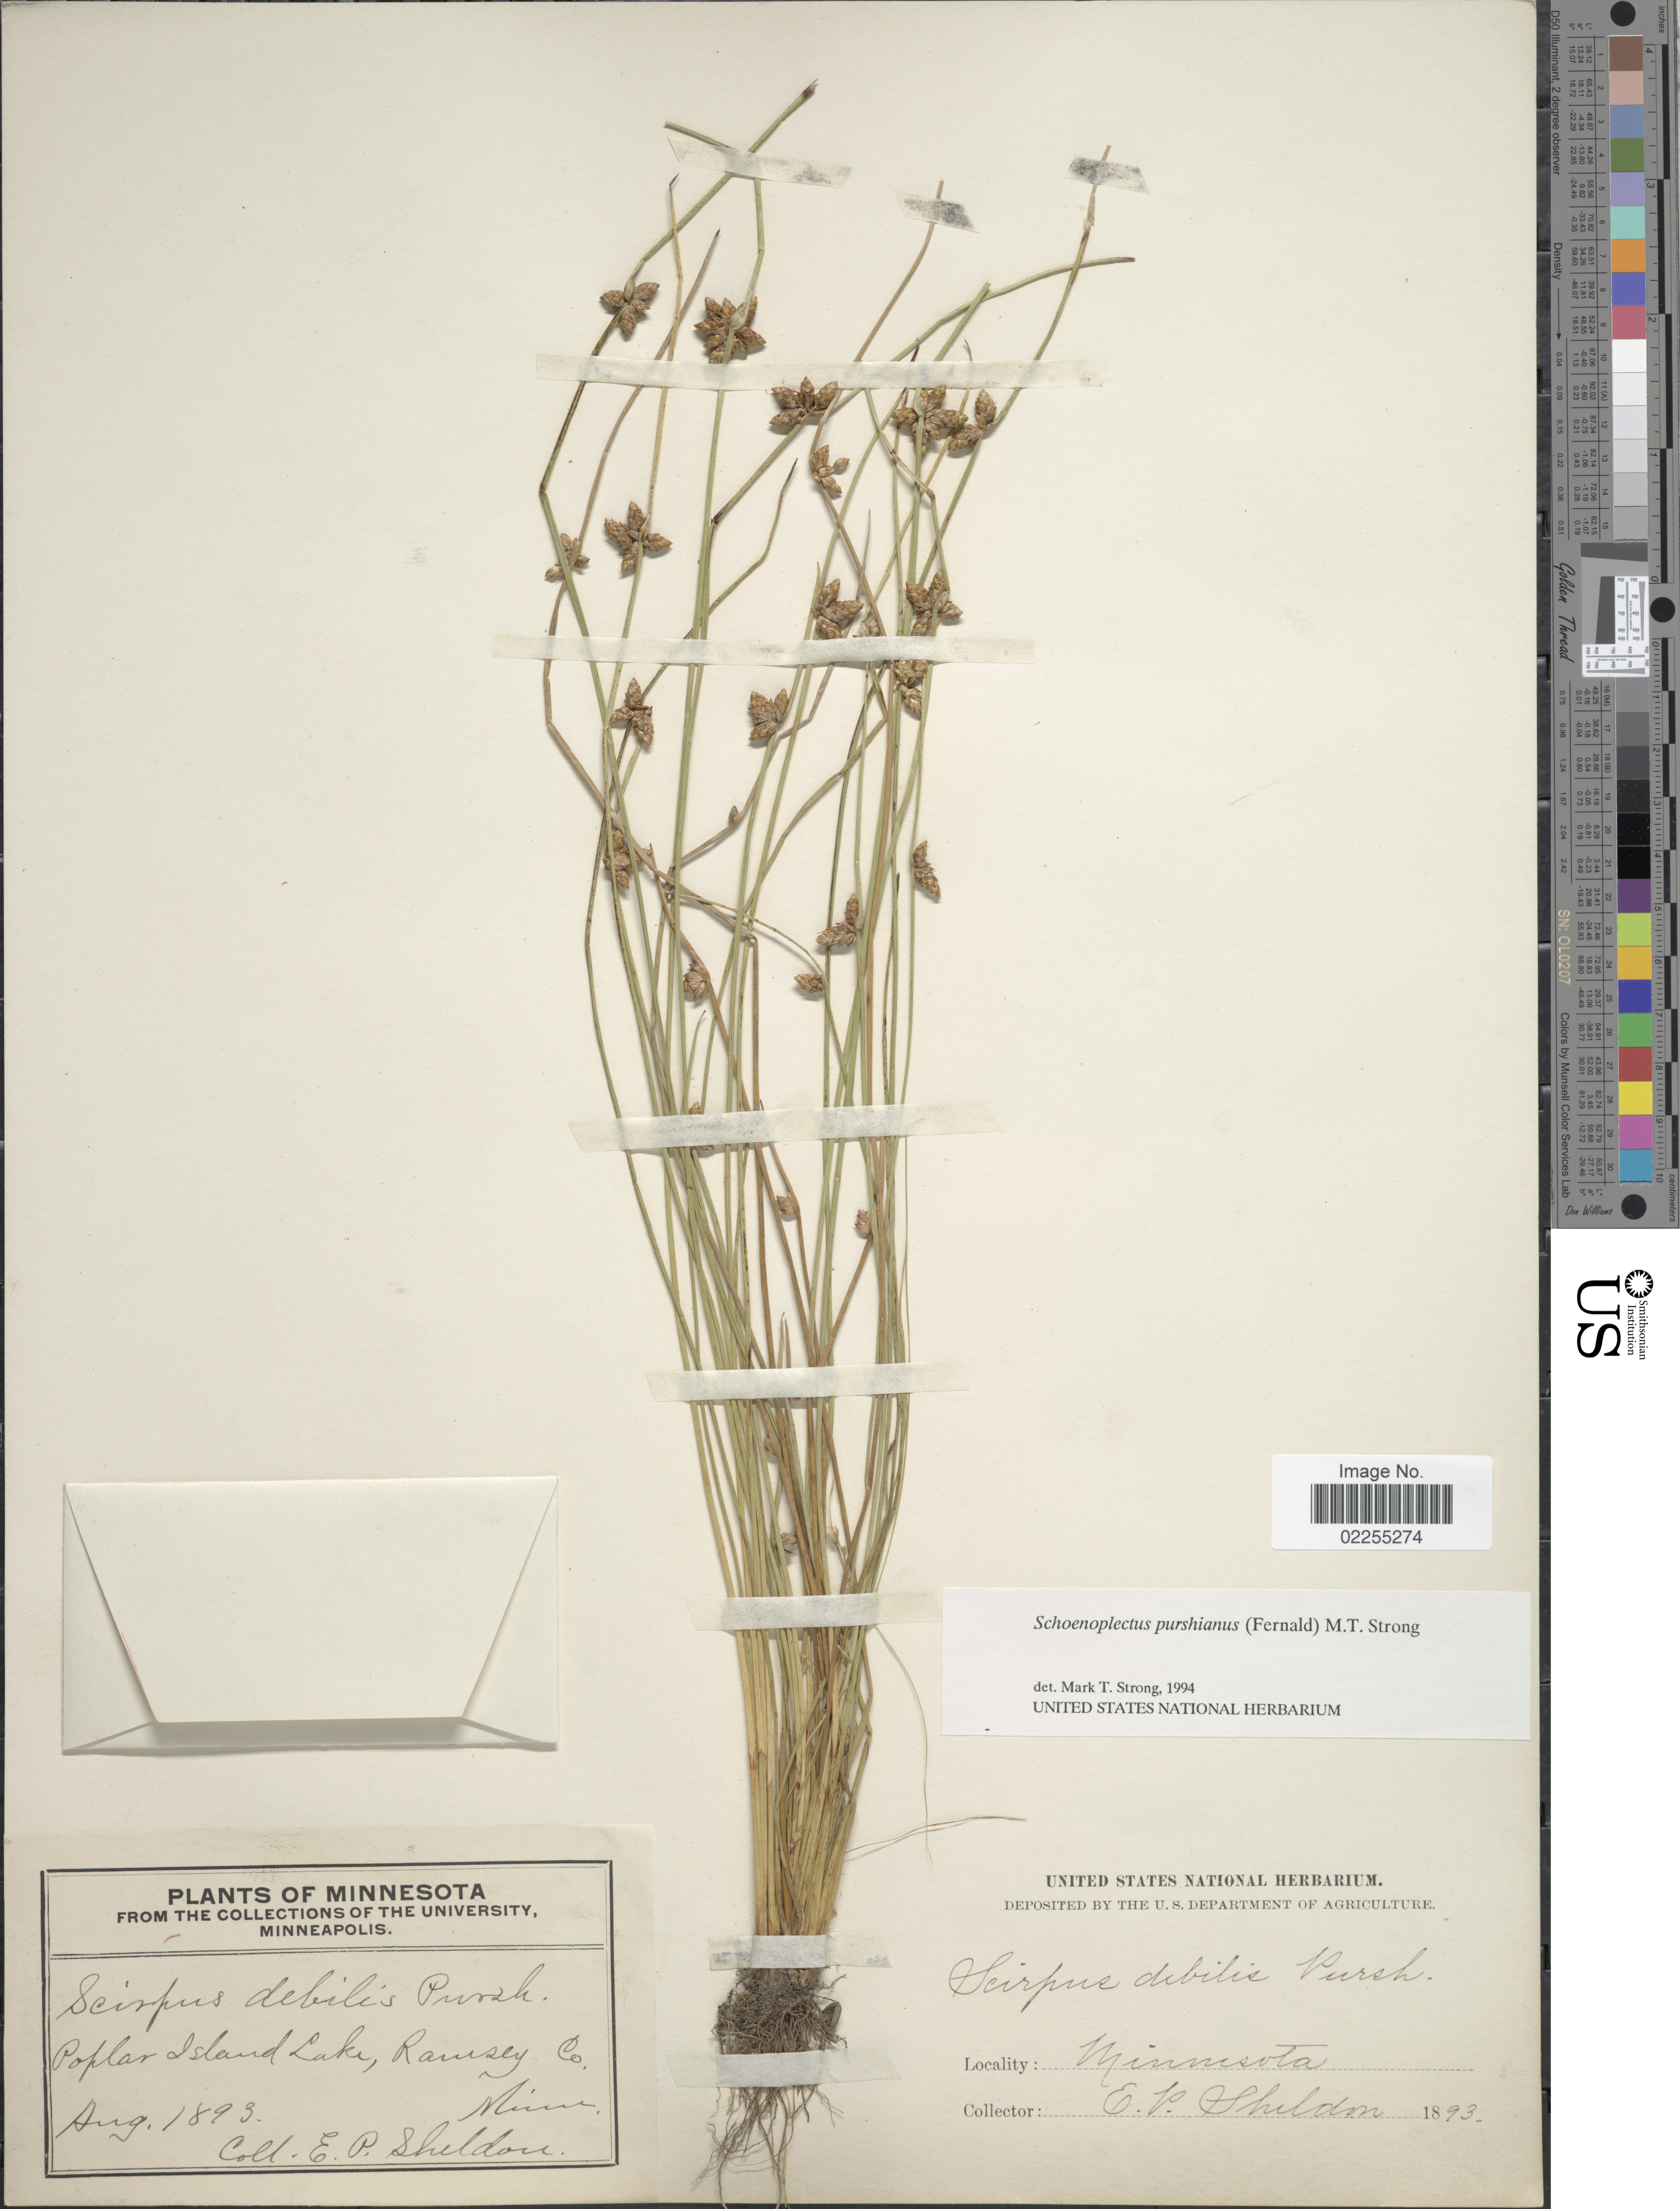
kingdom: Plantae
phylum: Tracheophyta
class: Liliopsida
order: Poales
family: Cyperaceae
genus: Schoenoplectus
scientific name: Schoenoplectus purshianus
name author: (Fernald) M.T. Strong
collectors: E. P. Sheldon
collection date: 1893-08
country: United States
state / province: Minnesota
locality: Poplar Island Lake, Ramsey Co.